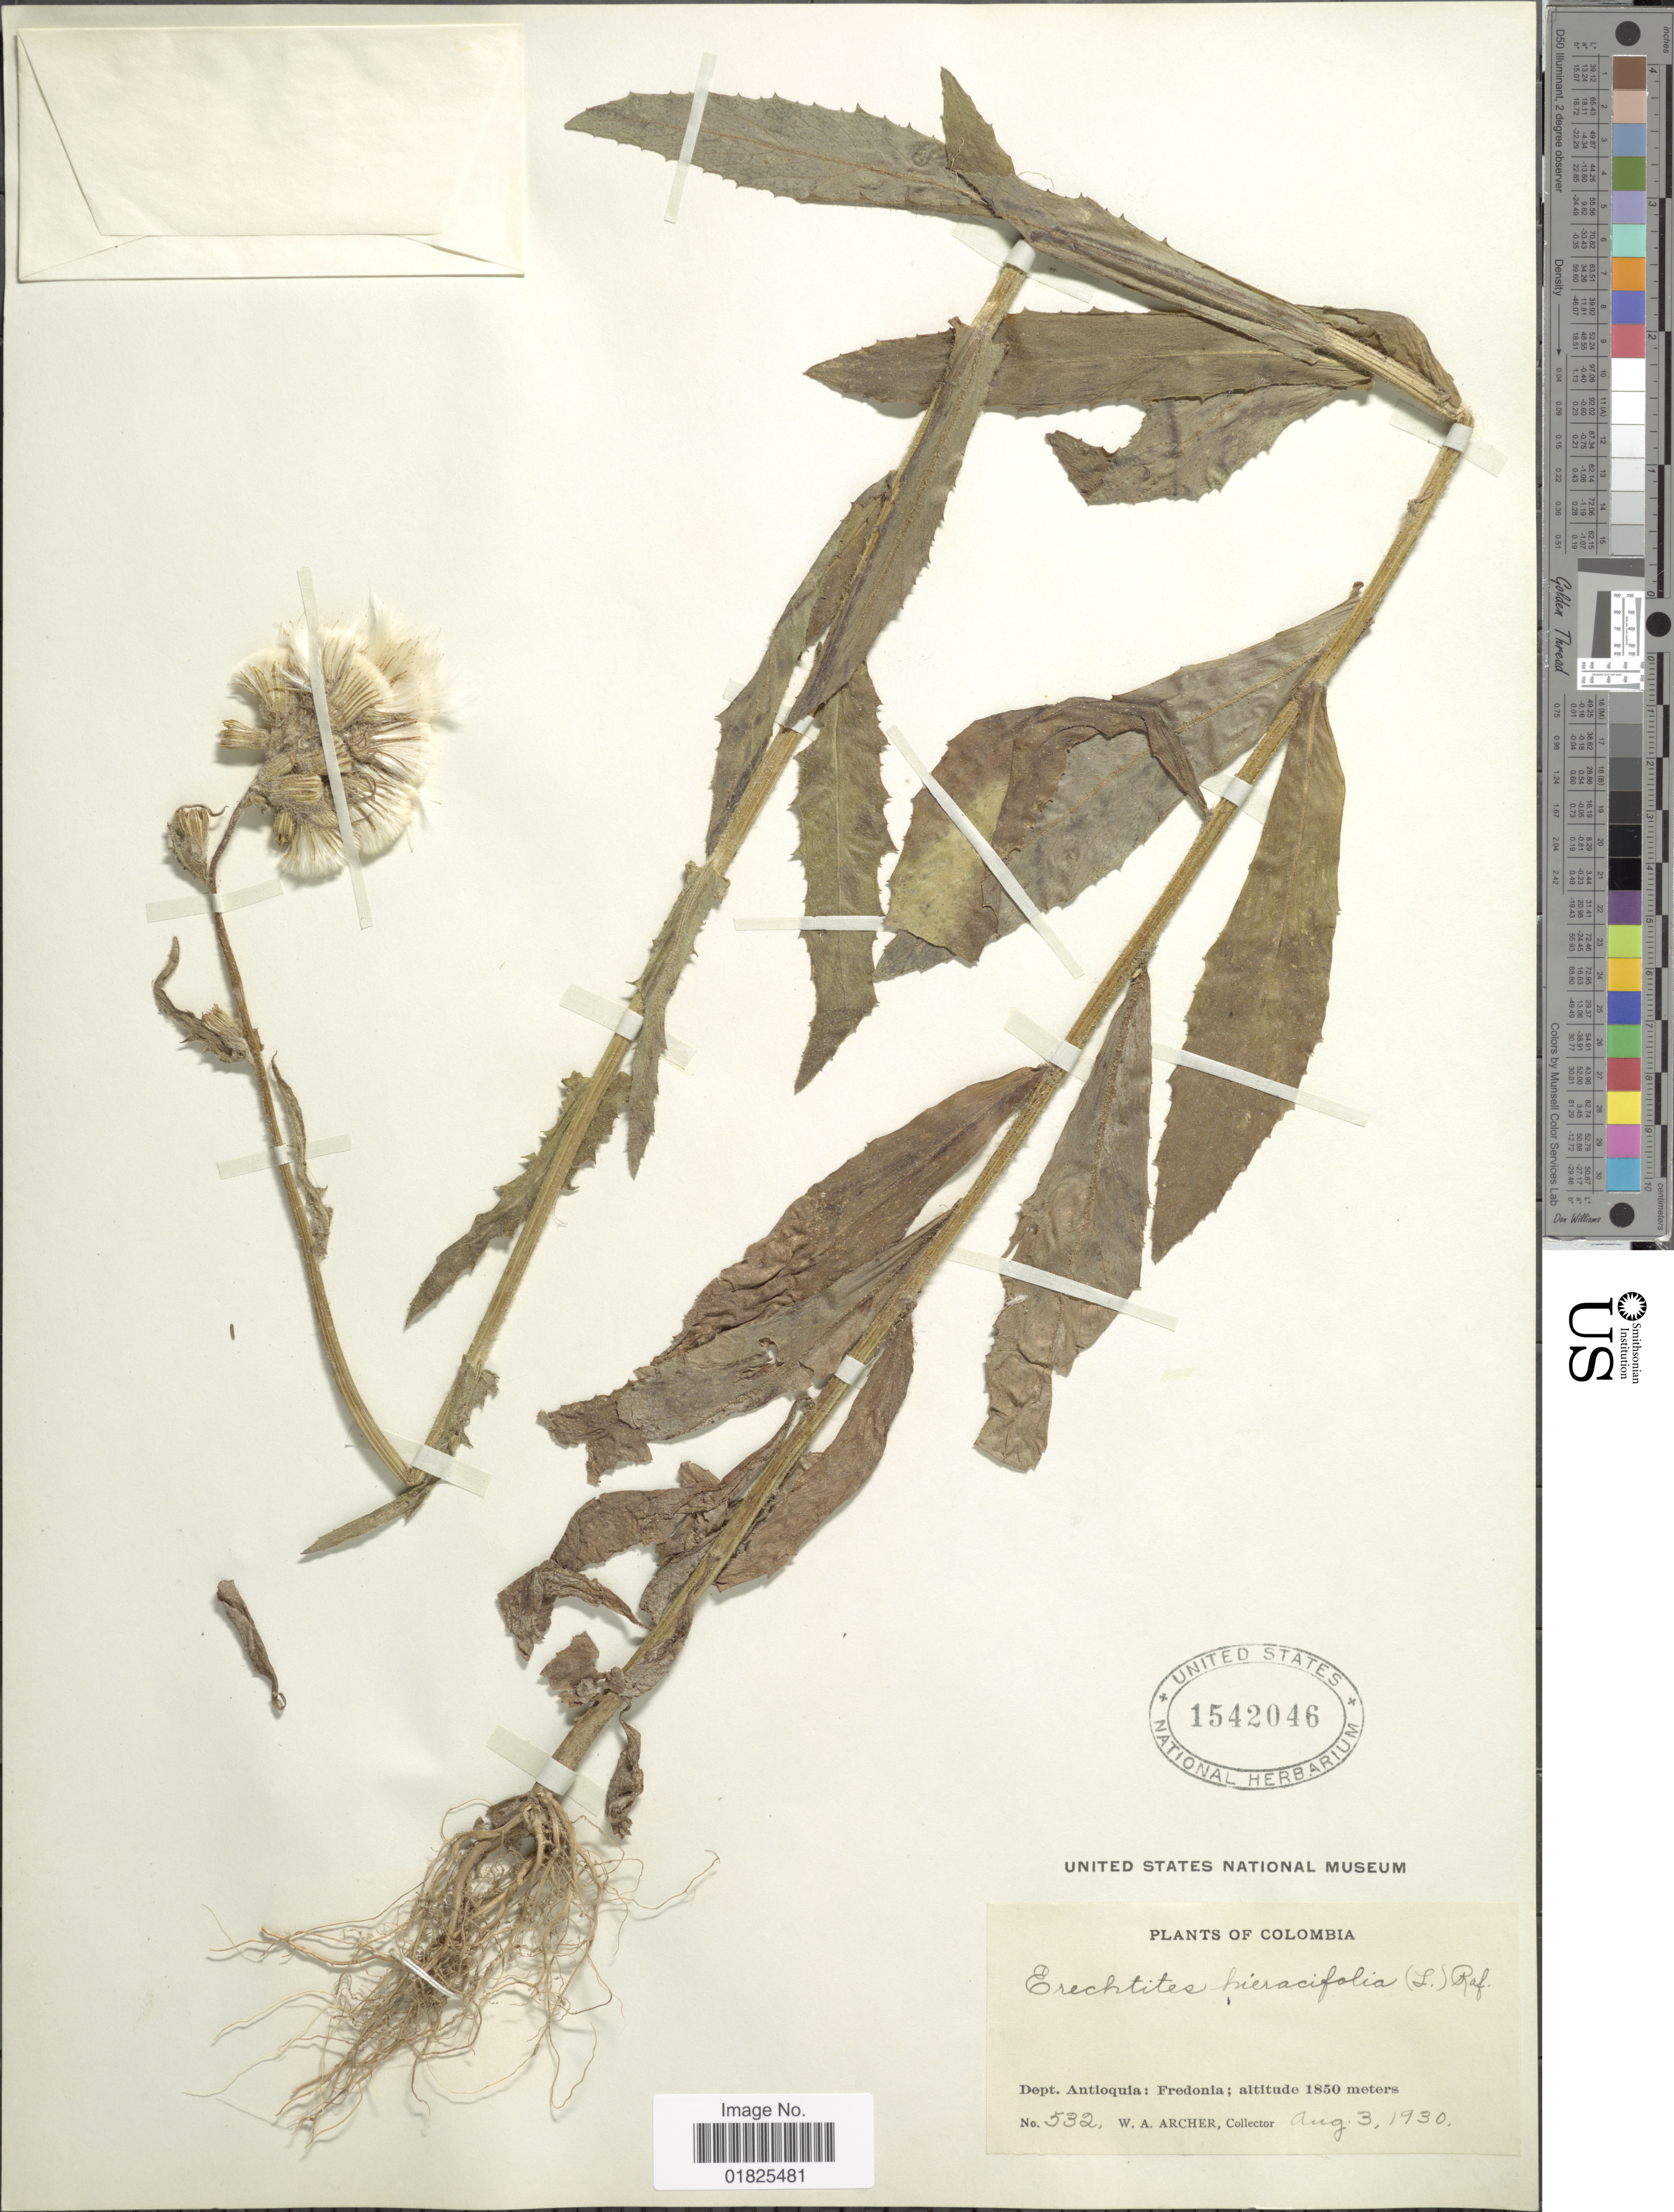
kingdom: Plantae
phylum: Tracheophyta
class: Magnoliopsida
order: Asterales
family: Asteraceae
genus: Erechtites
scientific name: Erechtites hieraciifolius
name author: (L.) Raf. ex DC.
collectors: W. A. Archer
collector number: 532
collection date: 1930-08-03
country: Colombia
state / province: Antioquia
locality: Fredonia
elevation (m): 1850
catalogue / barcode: US 1542046